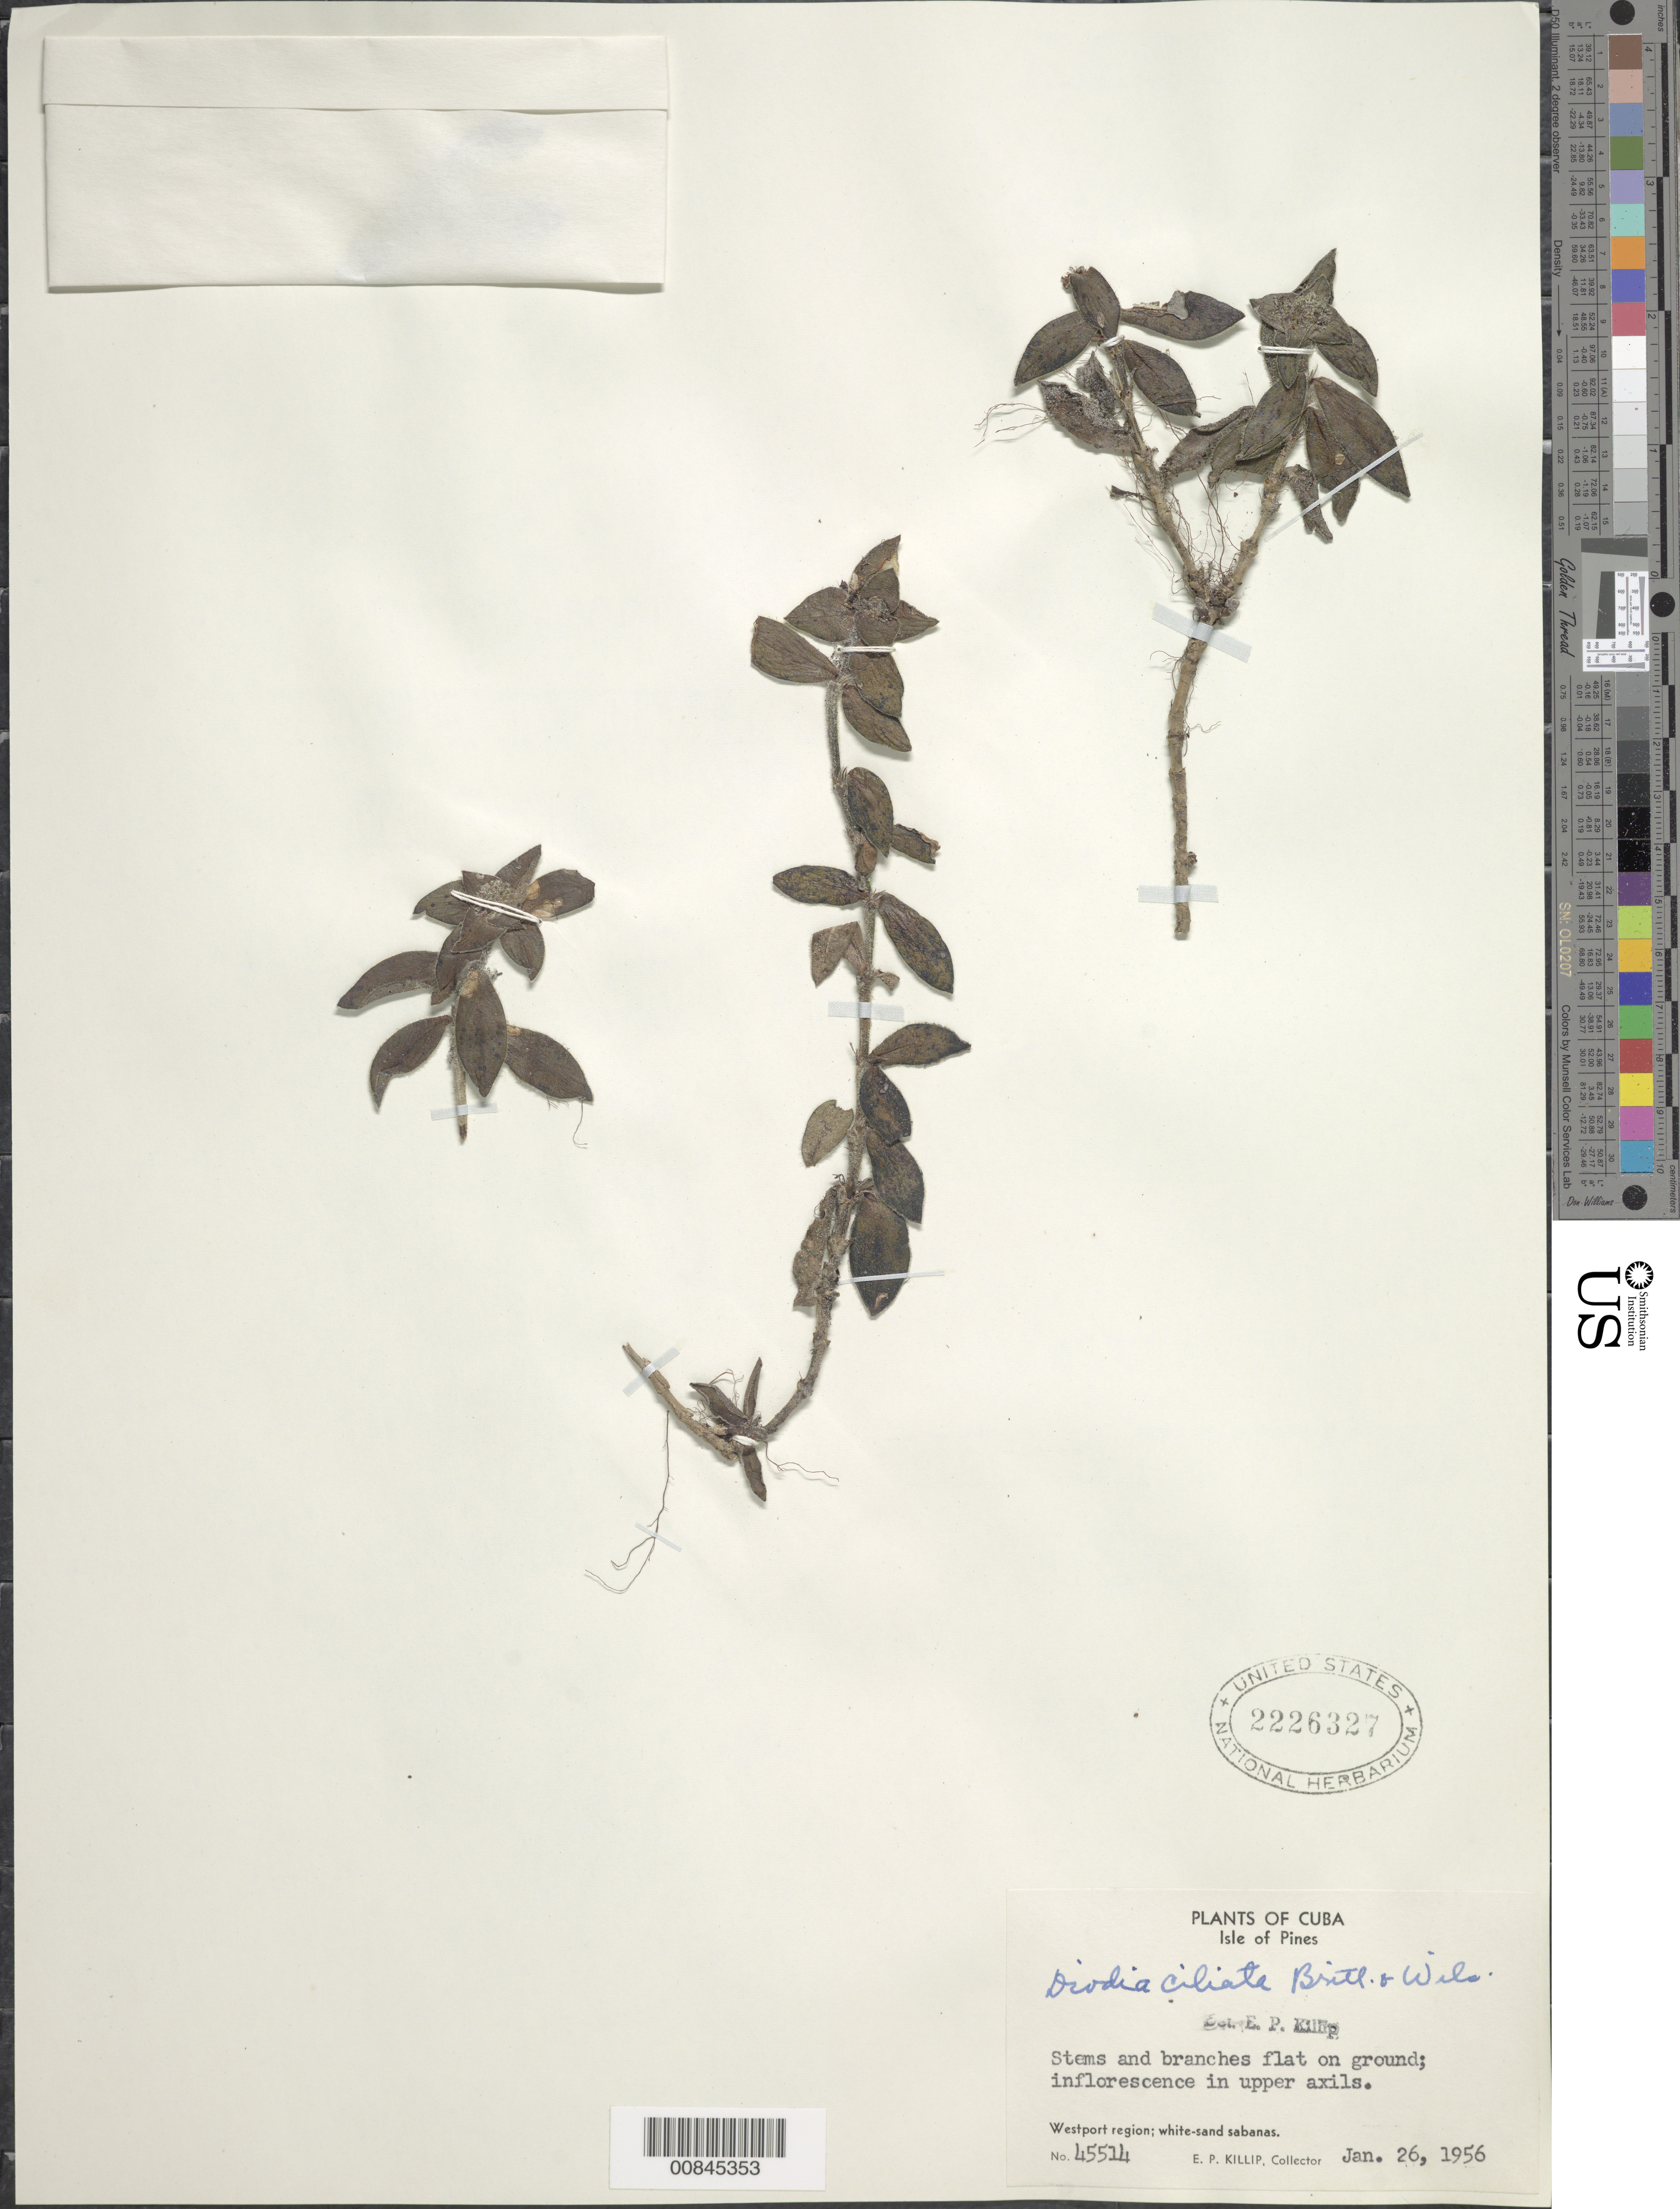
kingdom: Plantae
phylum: Tracheophyta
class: Magnoliopsida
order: Gentianales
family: Rubiaceae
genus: Richardia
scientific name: Richardia ciliata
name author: (Britton & P. Wilson) W.H. Lewis & R.L. Oliv.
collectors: E. P. Killip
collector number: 45514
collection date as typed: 26 Jan 1956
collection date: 1956-01-26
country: Cuba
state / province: Isla de La Juventud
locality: Westport region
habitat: White-sand savannas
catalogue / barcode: US 2226327